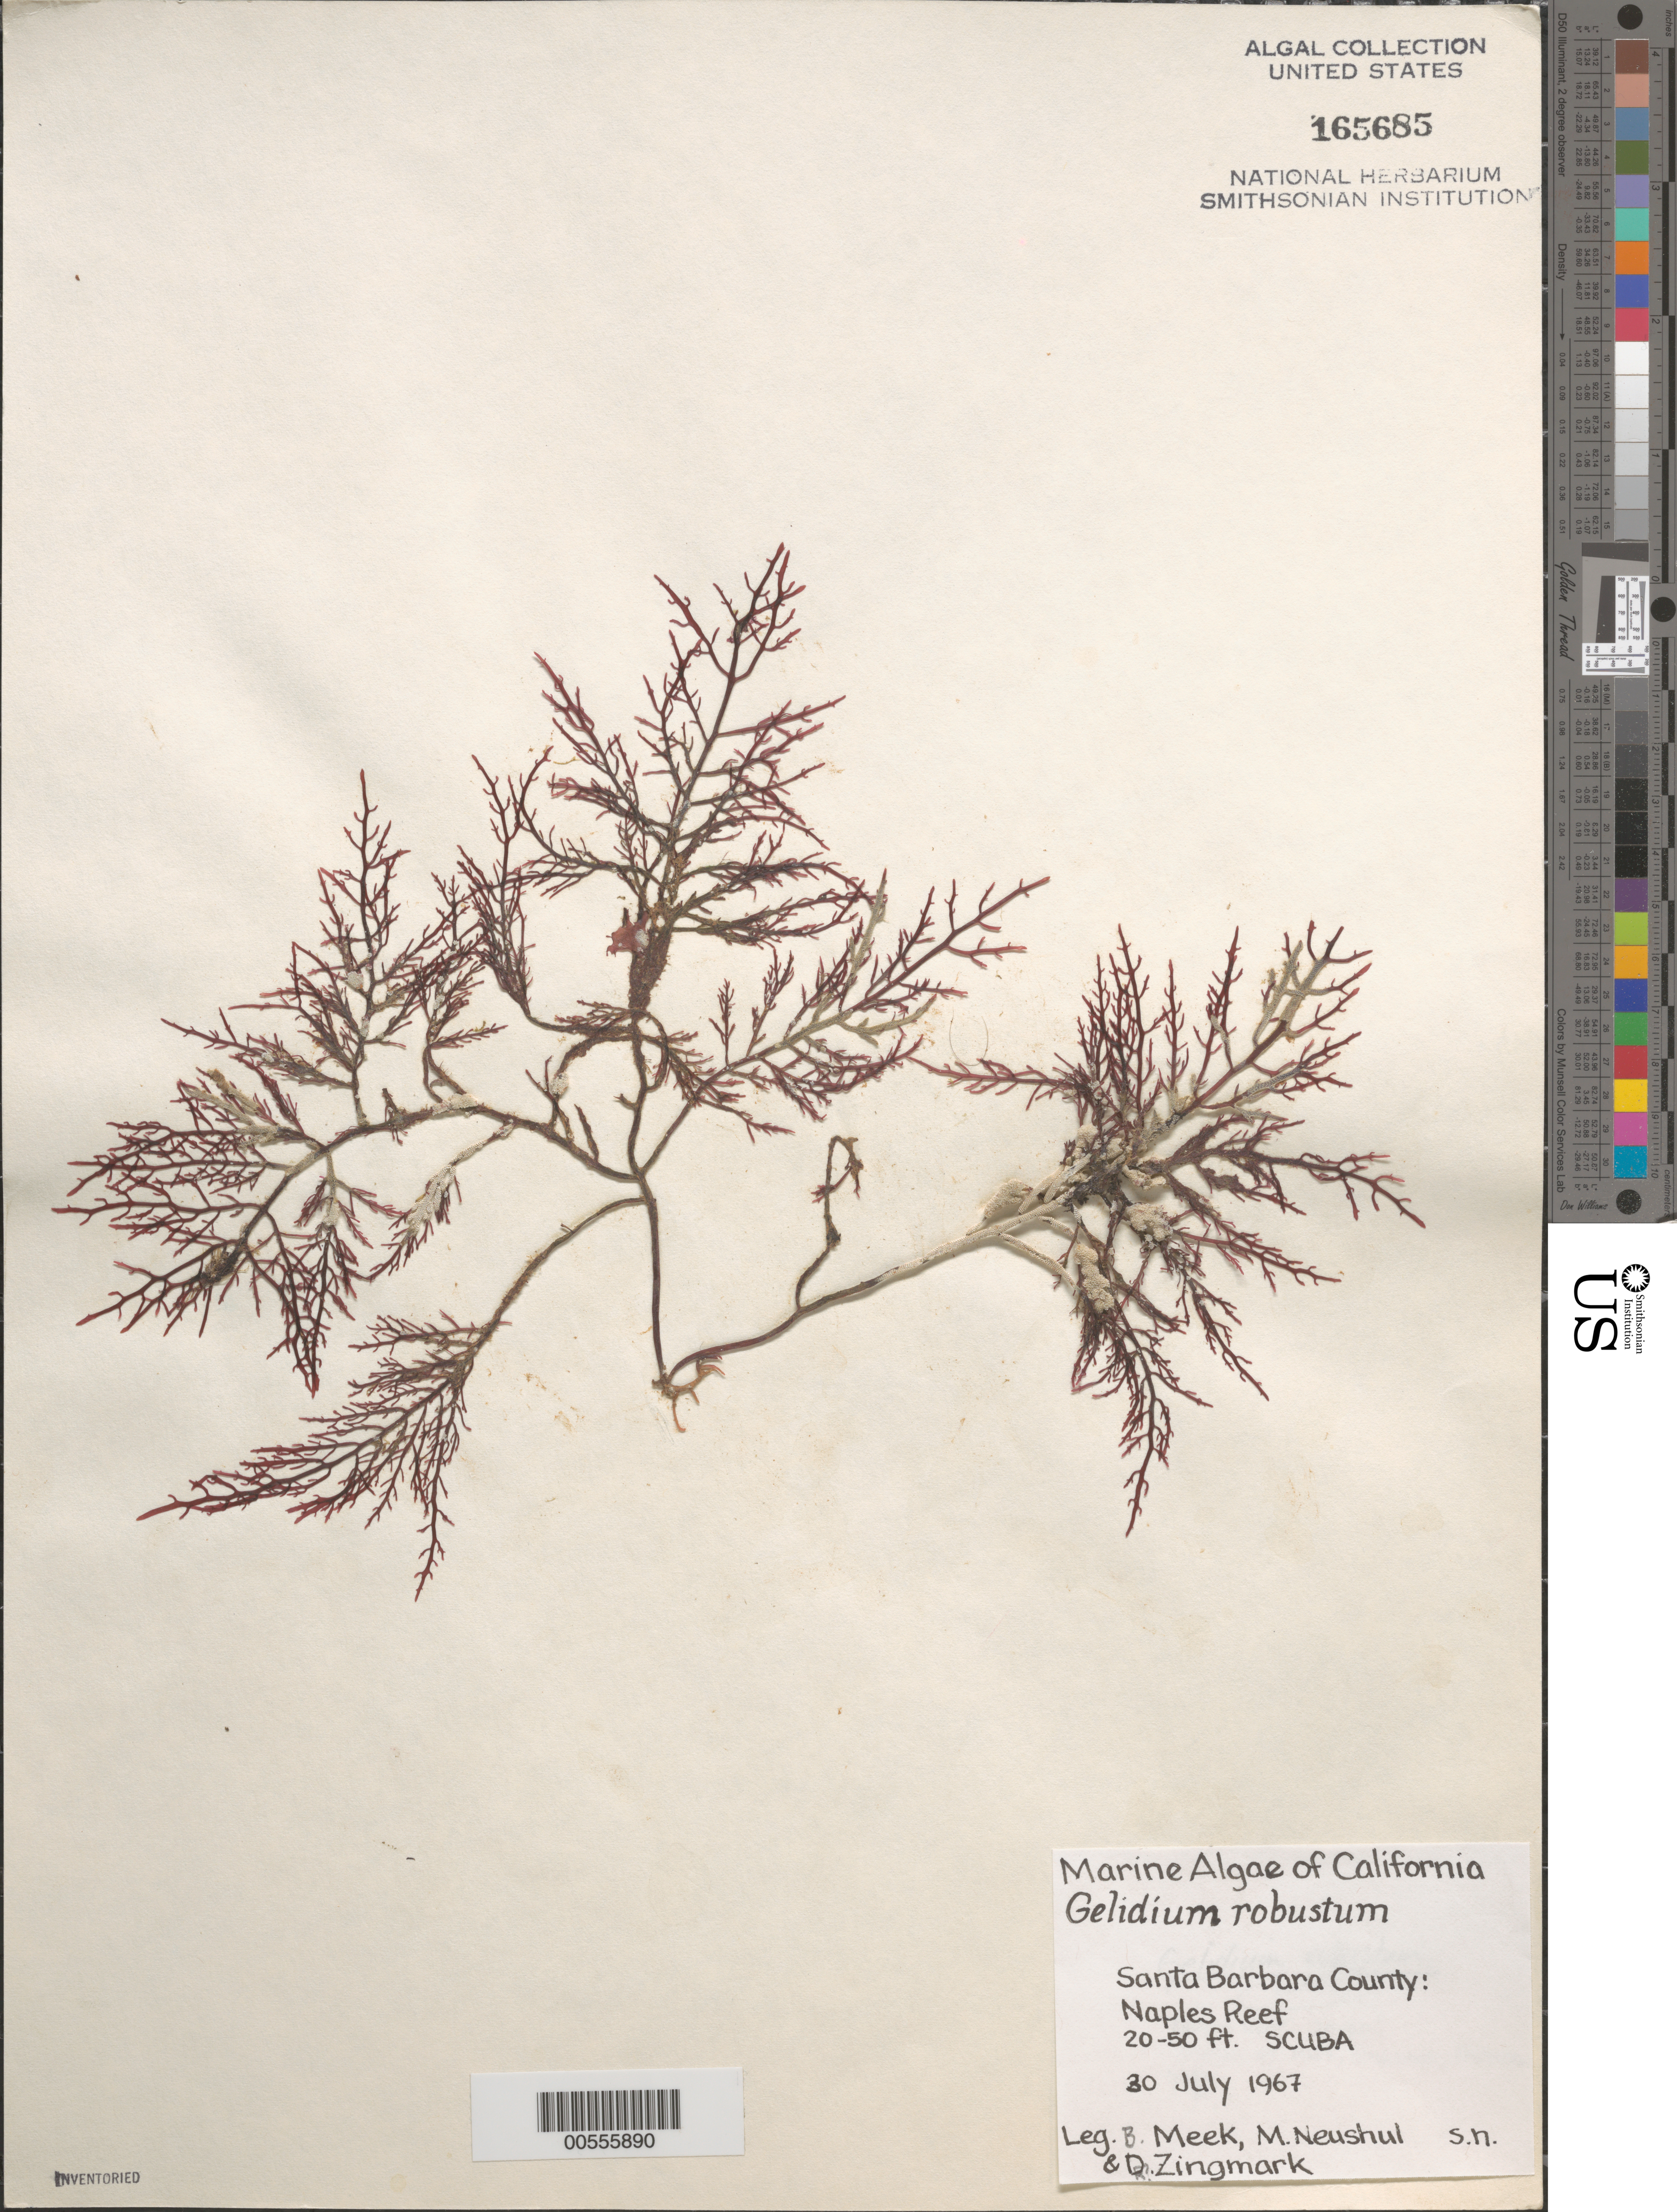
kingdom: Plantae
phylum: Rhodophyta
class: Florideophyceae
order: Gelidiales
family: Gelidiaceae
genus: Gelidium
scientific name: Gelidium robustum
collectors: B. Meek, M. Neushul & R. Zingmark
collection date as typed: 30 Jul 1967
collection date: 1967-07-30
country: United States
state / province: California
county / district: Santa Barbara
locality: Naples Reef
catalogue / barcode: US 165685